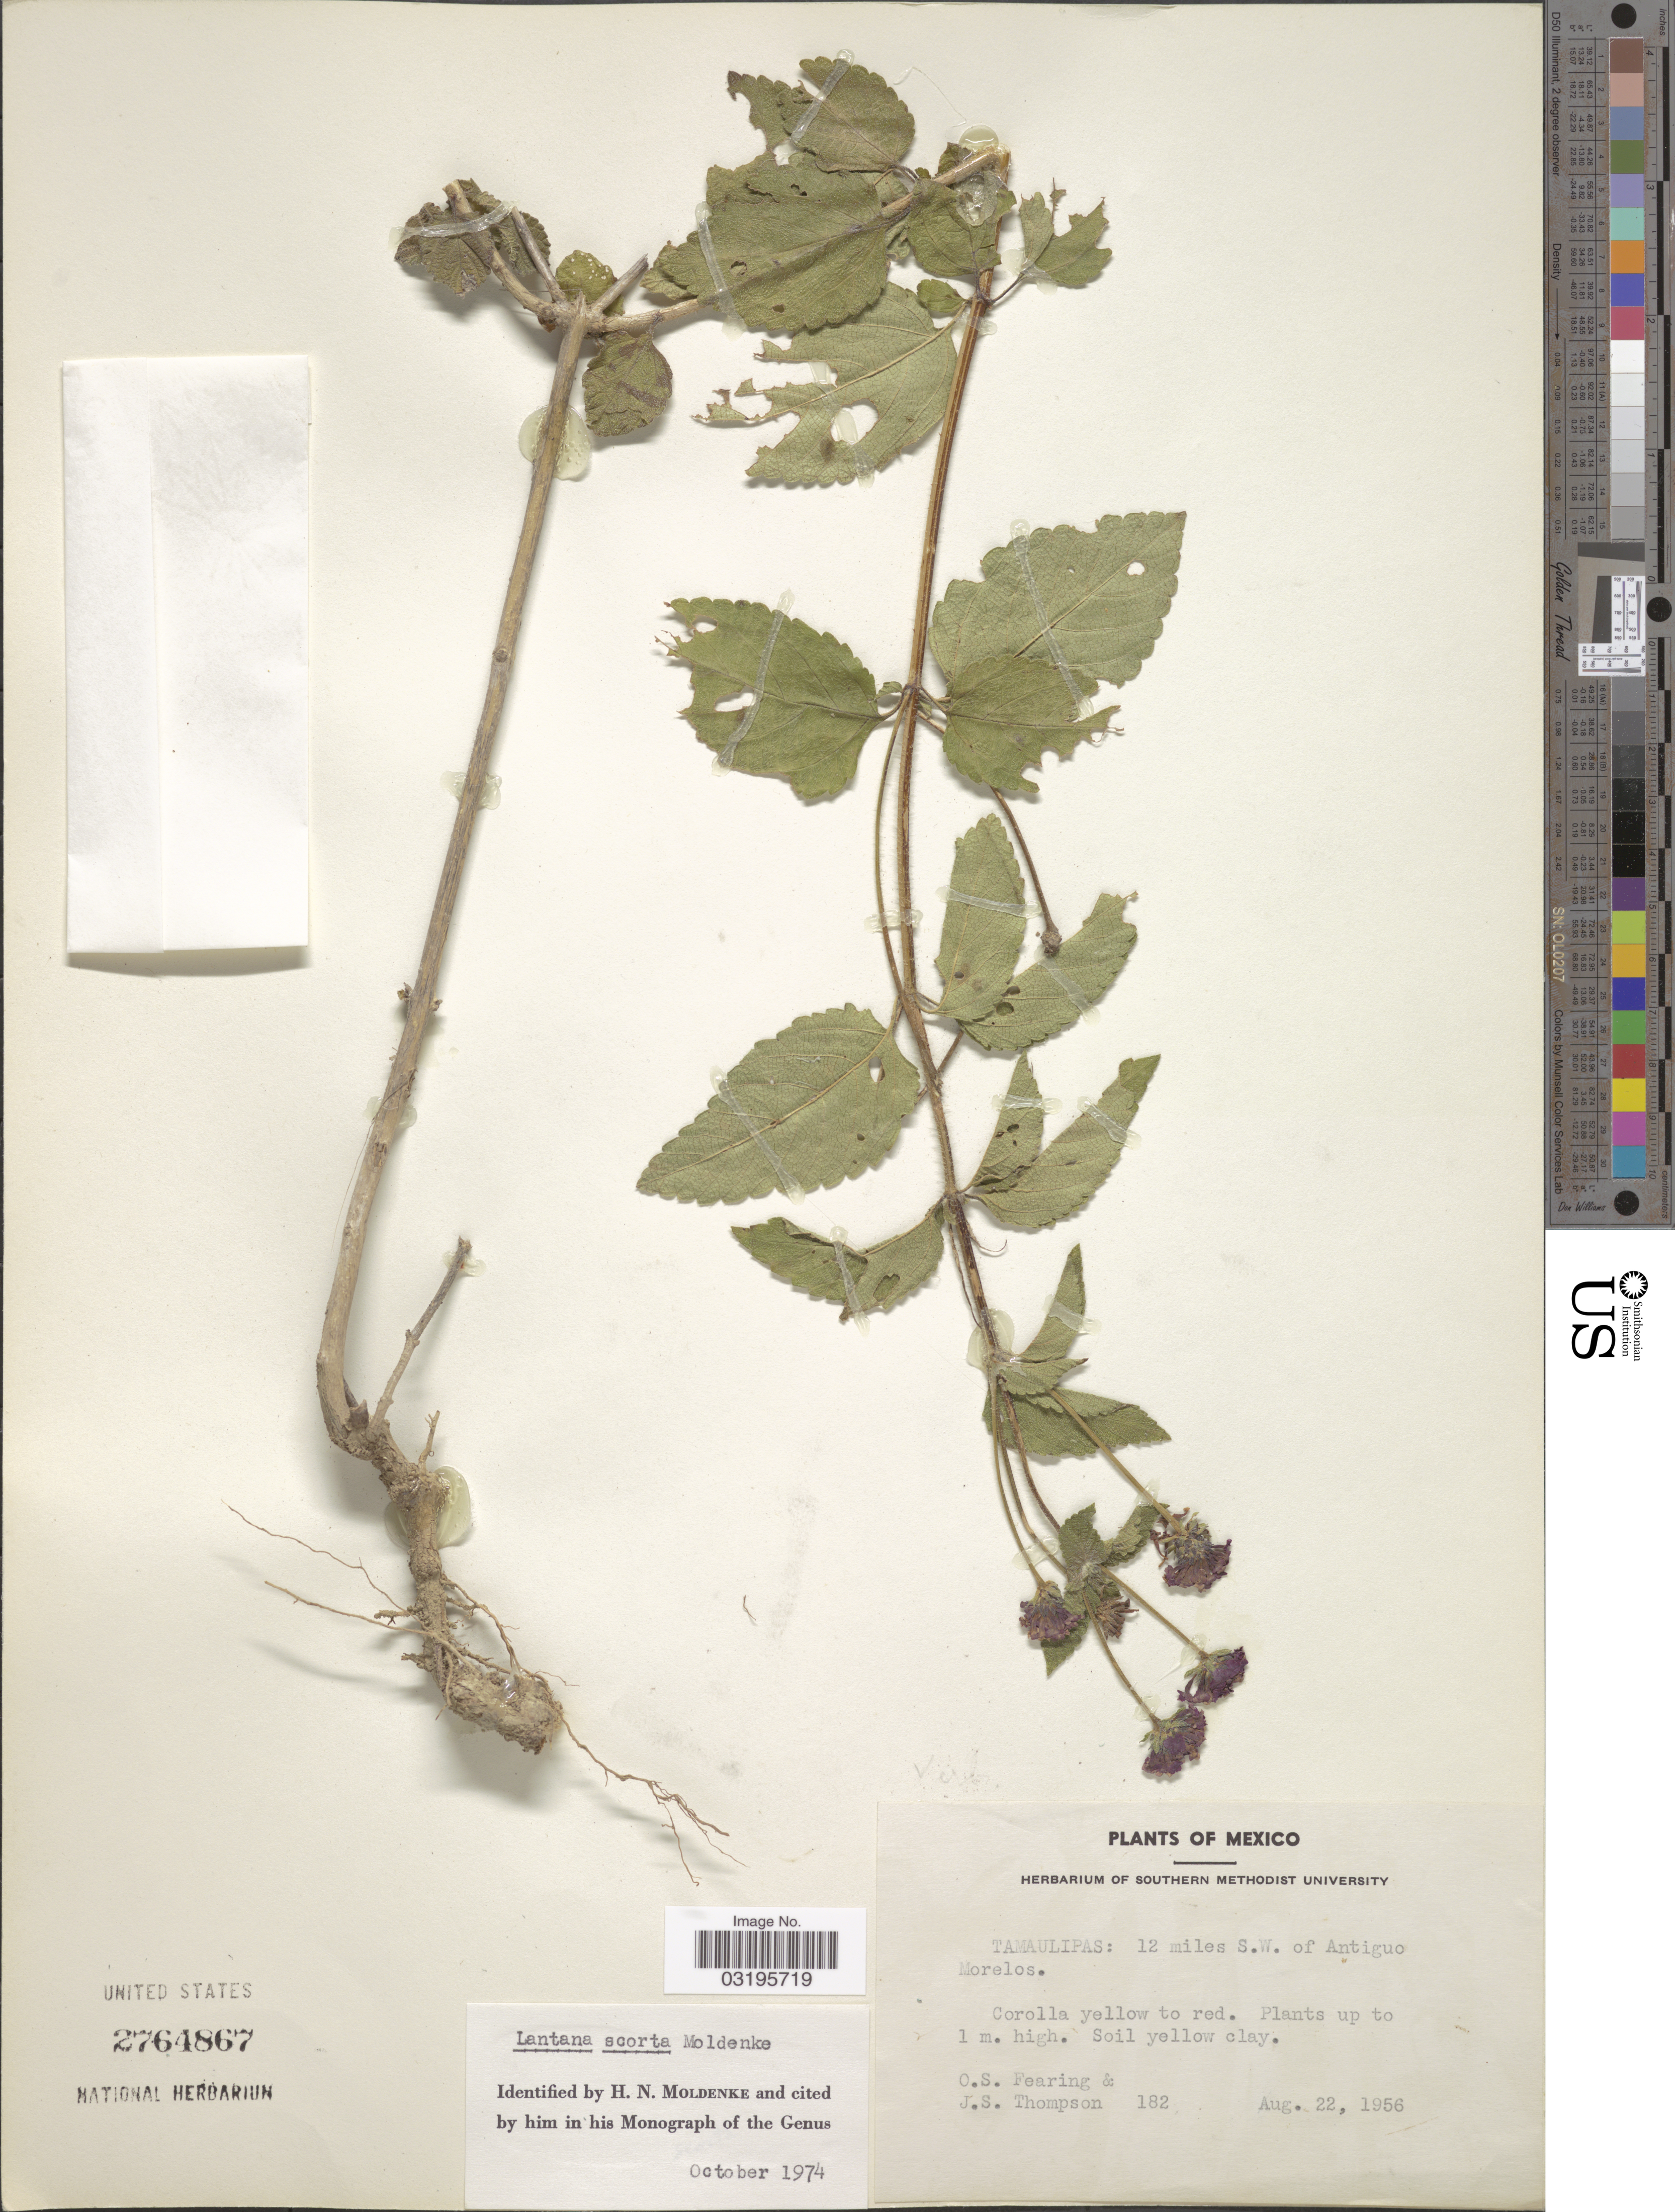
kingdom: Plantae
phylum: Tracheophyta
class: Magnoliopsida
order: Lamiales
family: Verbenaceae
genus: Lantana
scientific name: Lantana scorta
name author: Moldenke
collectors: O. S. Fearing & J. S. Thompson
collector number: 182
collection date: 1956-08-22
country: Mexico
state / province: Tamaulipas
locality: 12 miles S.W. of Antiguo Morelos.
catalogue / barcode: US 2764867